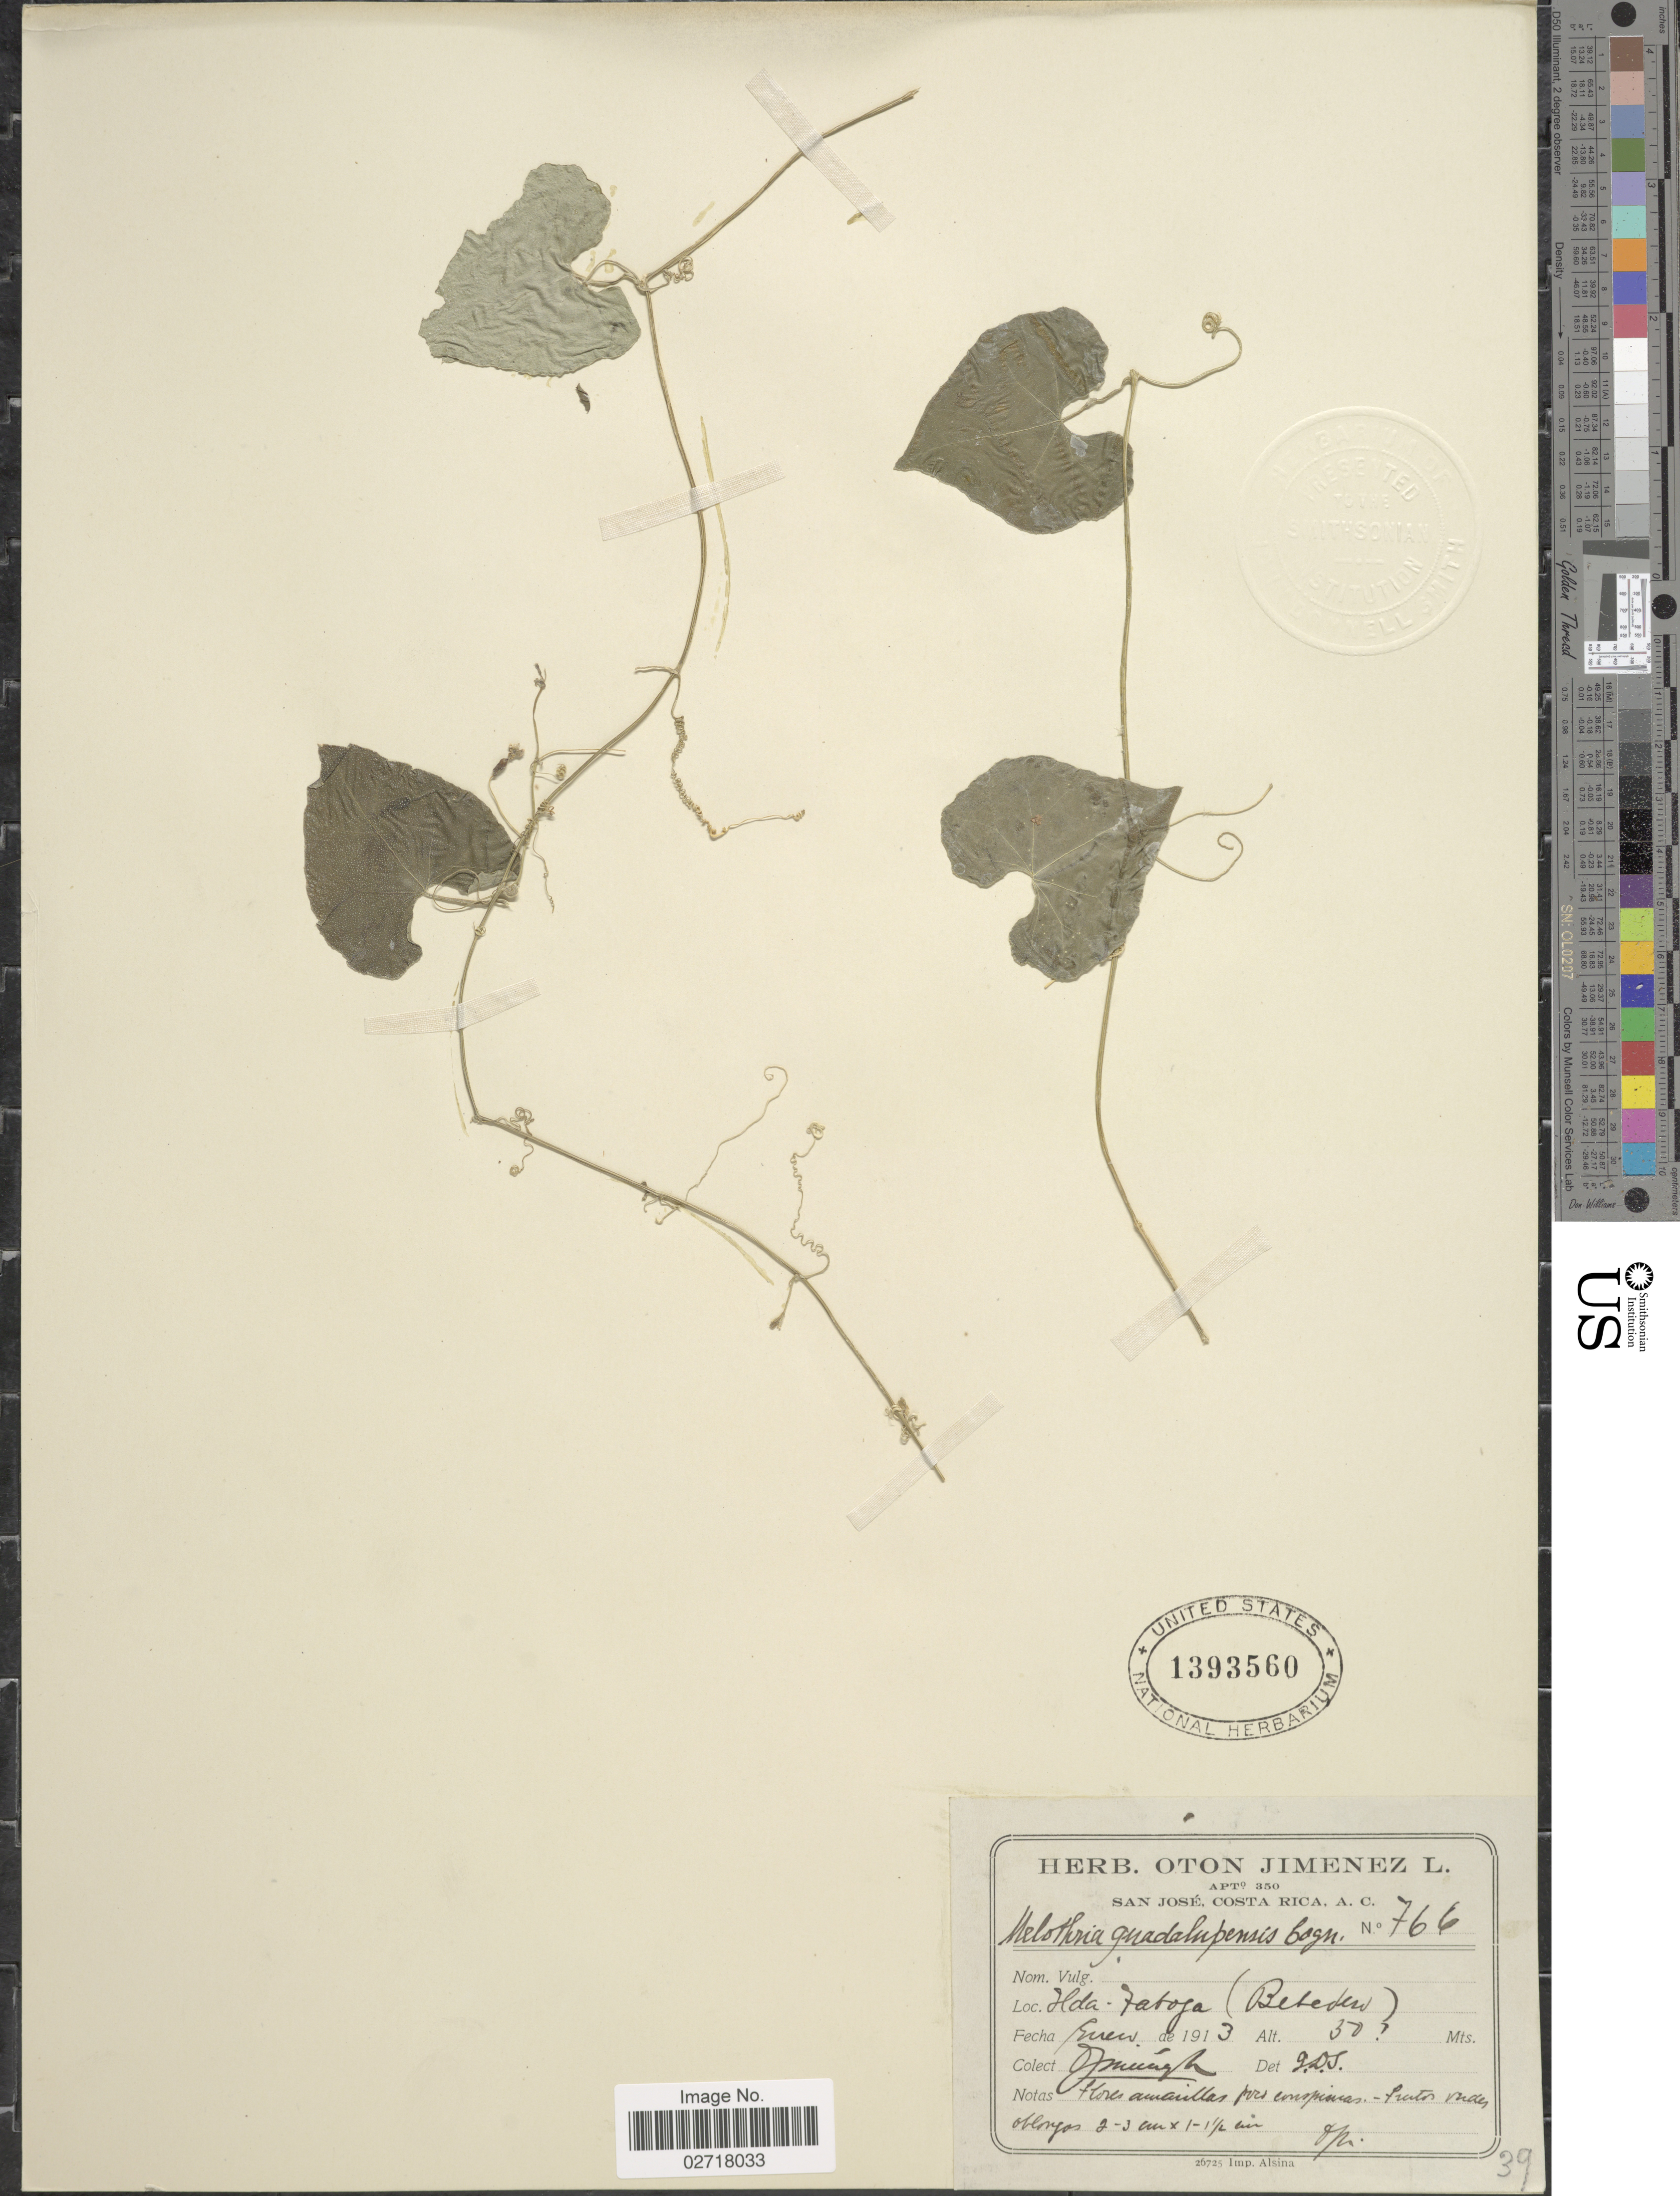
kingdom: Plantae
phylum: Tracheophyta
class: Magnoliopsida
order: Cucurbitales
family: Cucurbitaceae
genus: Melothria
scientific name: Melothria pendula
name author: L.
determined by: U.S. National Herbarium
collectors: O. Jiménez L.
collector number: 766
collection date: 1913-01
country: Costa Rica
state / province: Guanacaste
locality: Hda. Taboga (Bebedero)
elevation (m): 30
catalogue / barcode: US 1393560